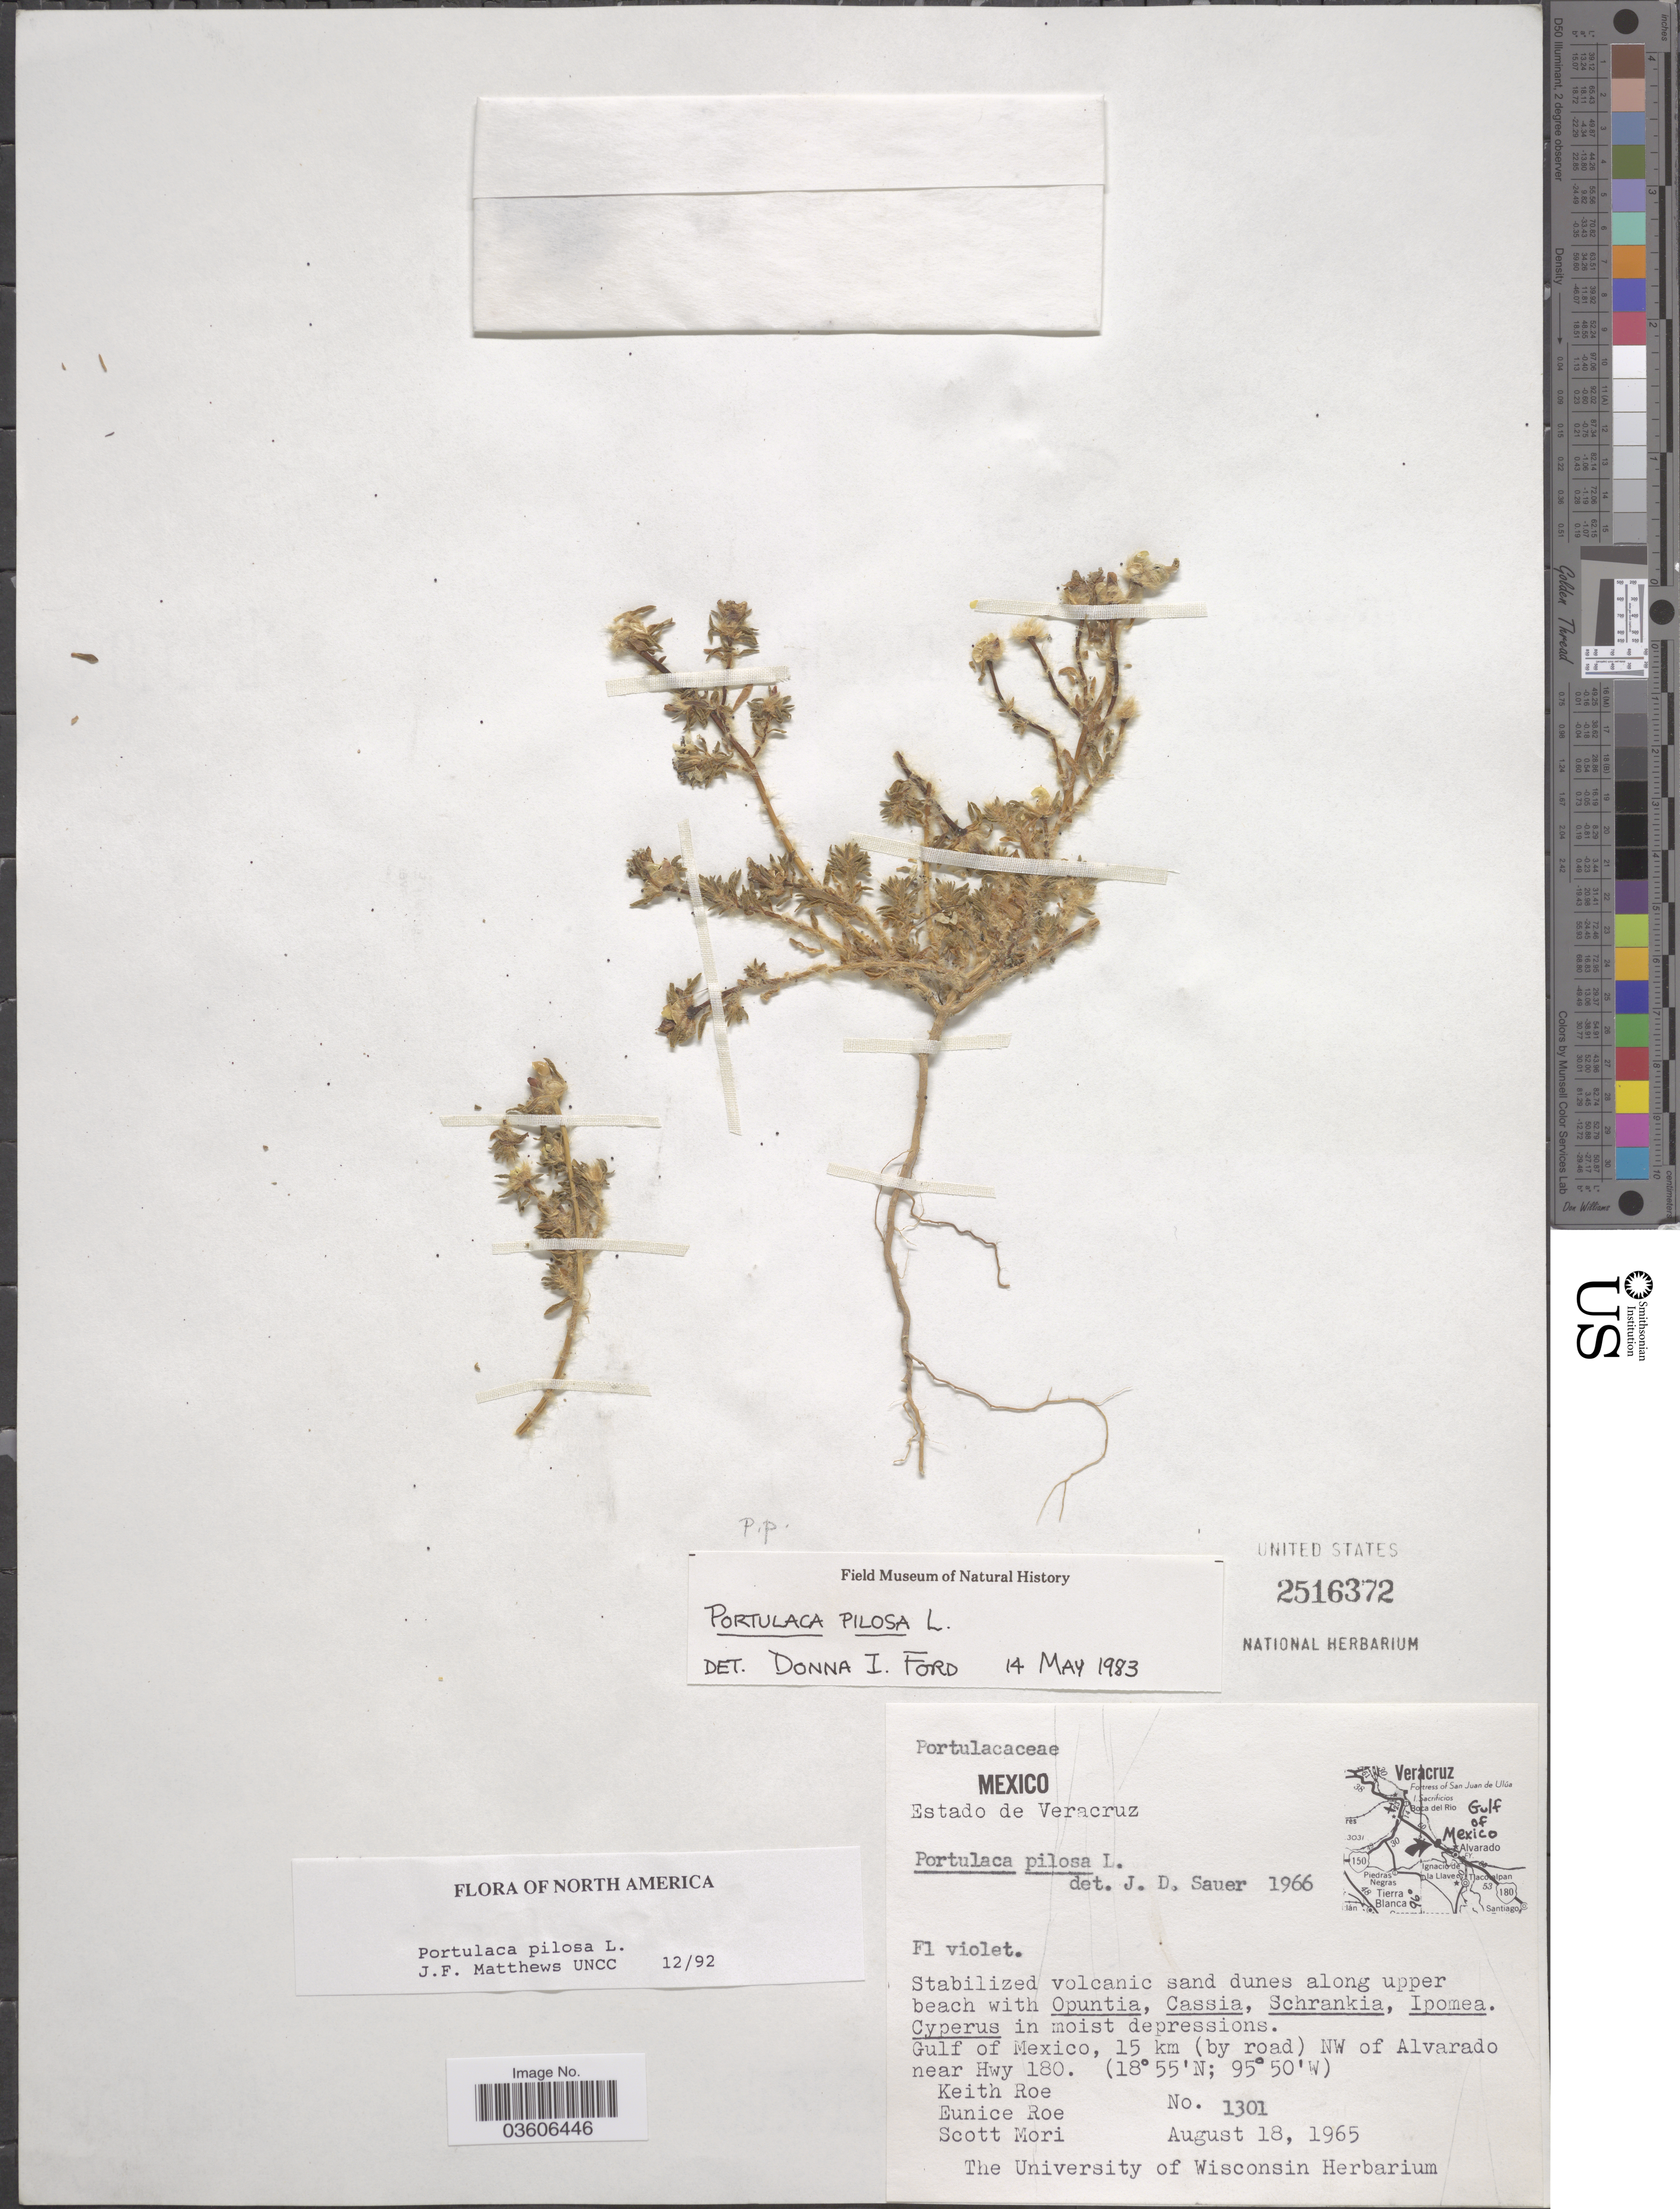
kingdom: Plantae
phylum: Tracheophyta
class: Magnoliopsida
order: Caryophyllales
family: Portulacaceae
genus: Portulaca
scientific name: Portulaca pilosa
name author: L.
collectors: K. E. Roe, E. Roe & S. Mori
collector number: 1301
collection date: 1965-08-18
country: Mexico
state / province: Veracruz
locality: Estado de Veracruz. Gulf of Mexico, 15 km (by road) NW of Alvarado near Hwy 180.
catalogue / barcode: US 2516372